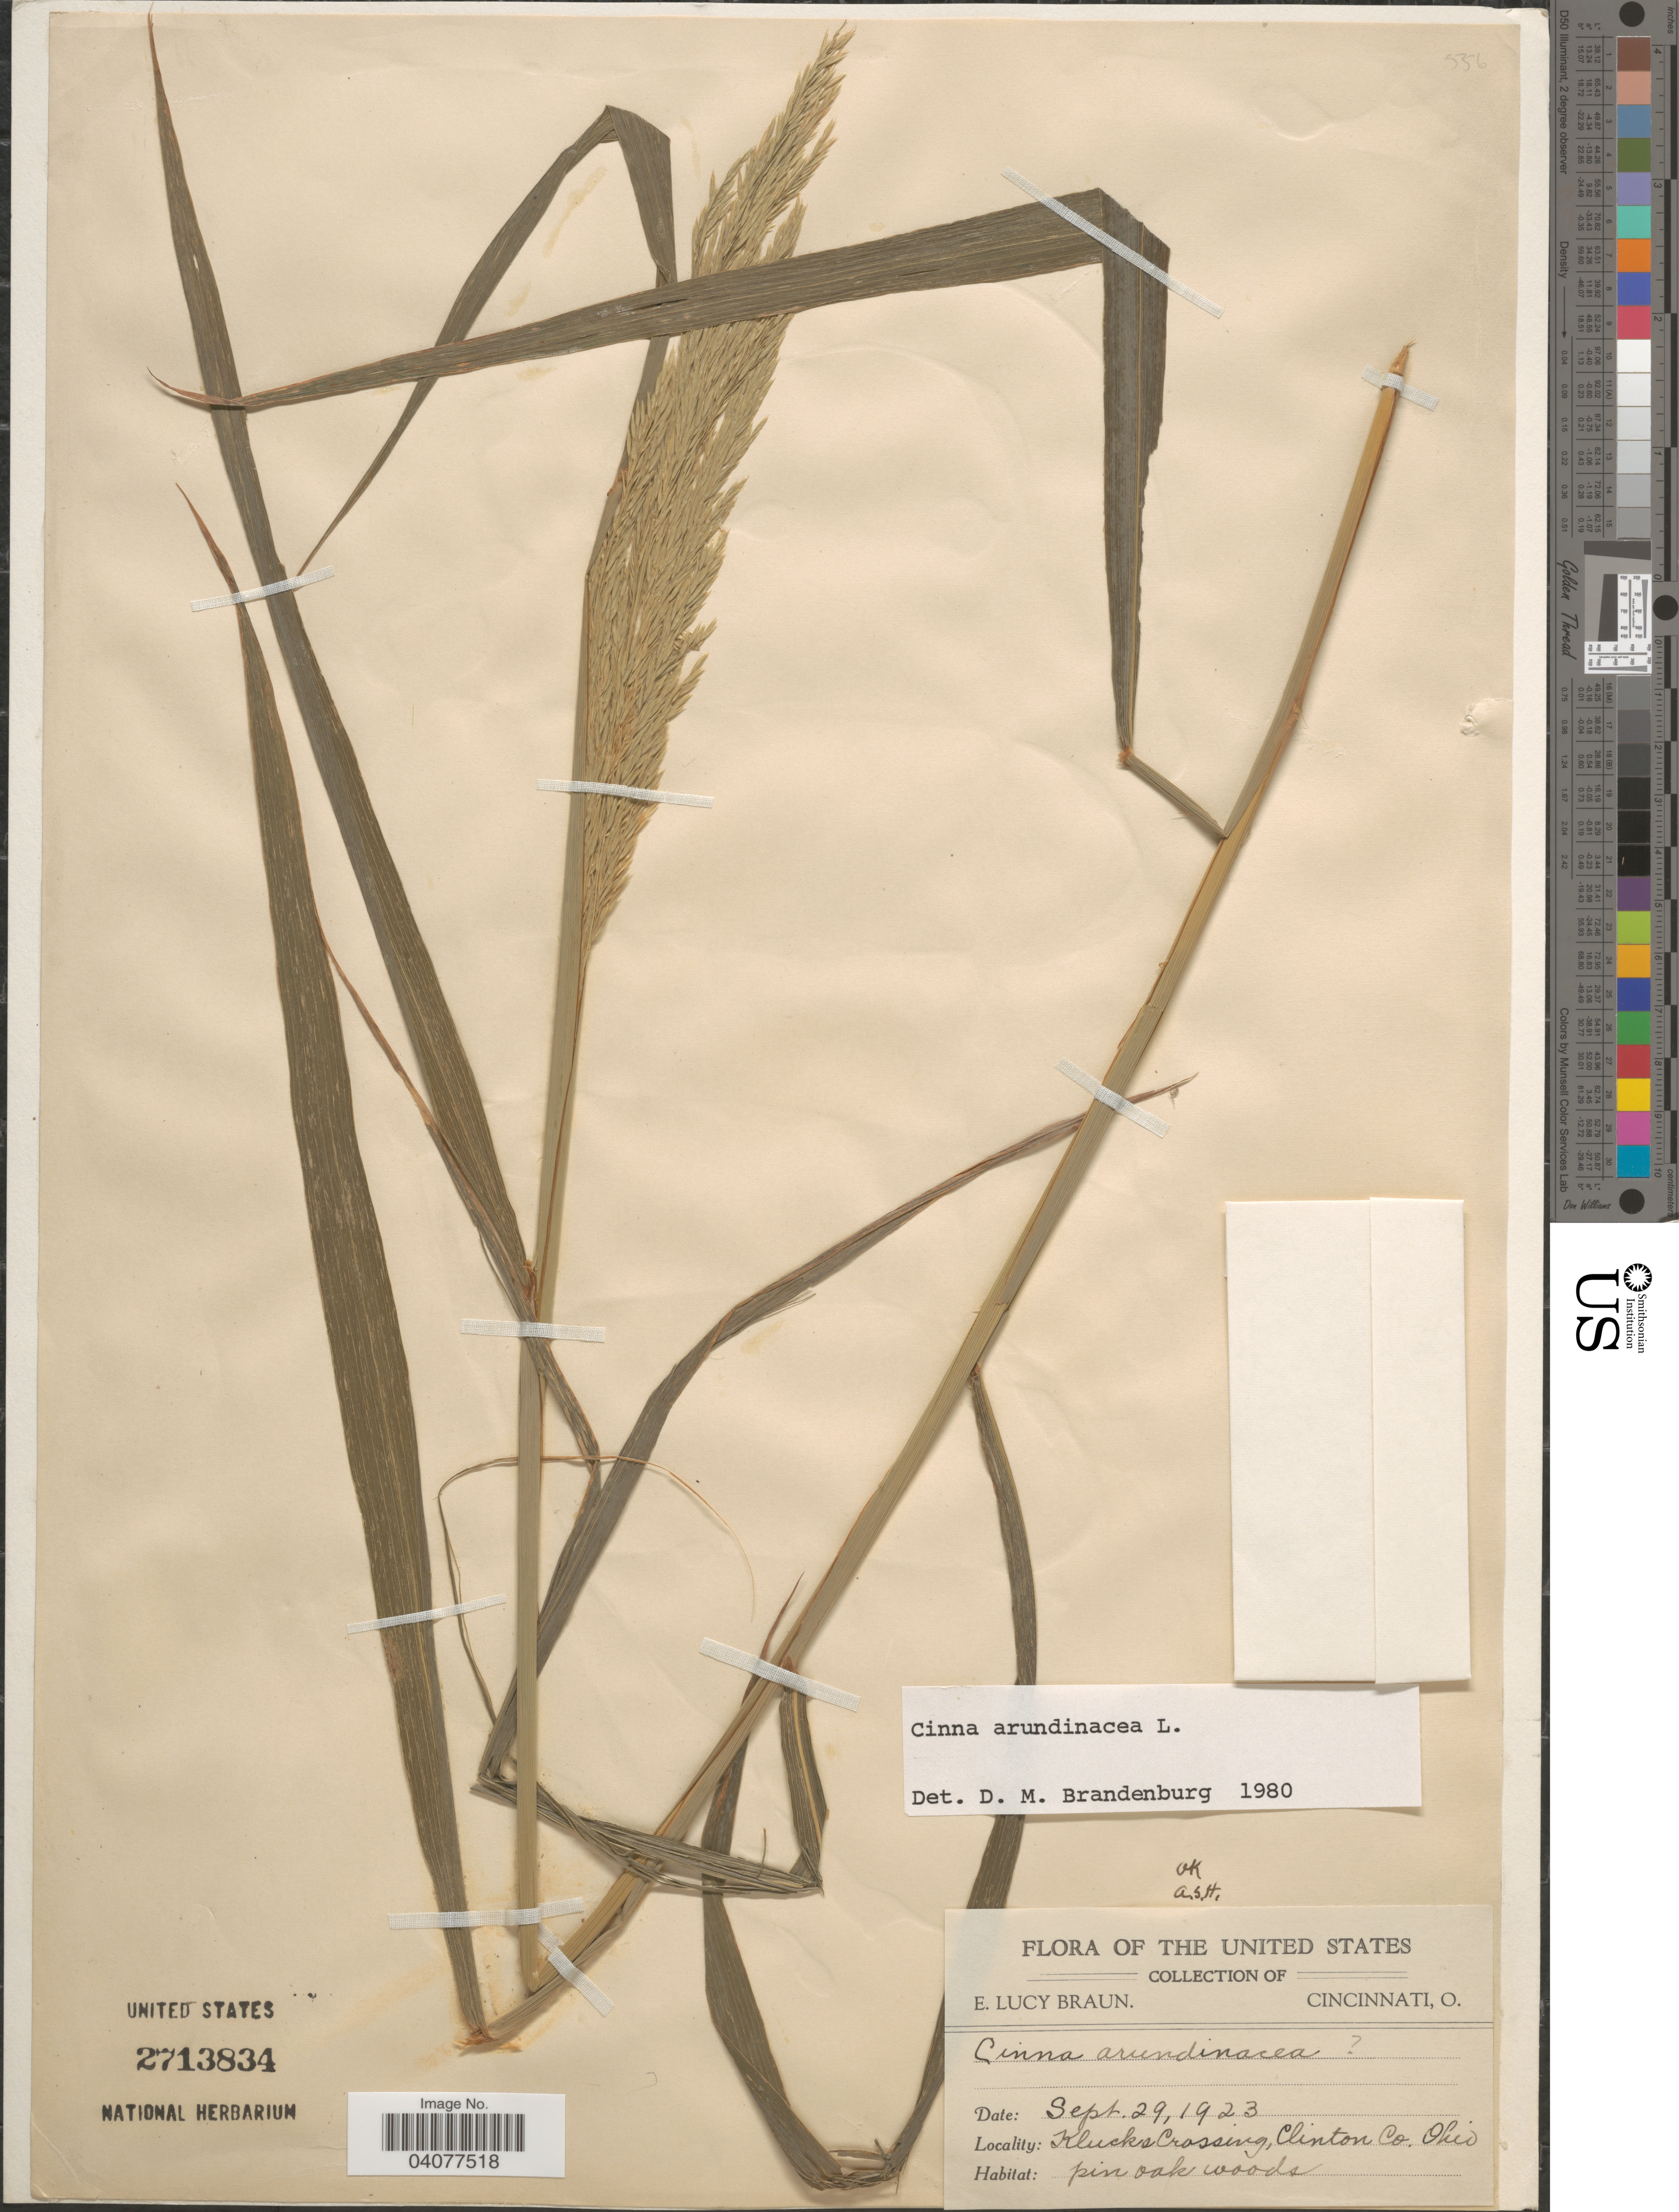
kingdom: Plantae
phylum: Tracheophyta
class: Liliopsida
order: Poales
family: Poaceae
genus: Cinna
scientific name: Cinna arundinacea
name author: L.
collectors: E. L. Braun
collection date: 1923-09-29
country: United States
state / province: Ohio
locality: Klucks Crossing, Clinton Co.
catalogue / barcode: US 2713834